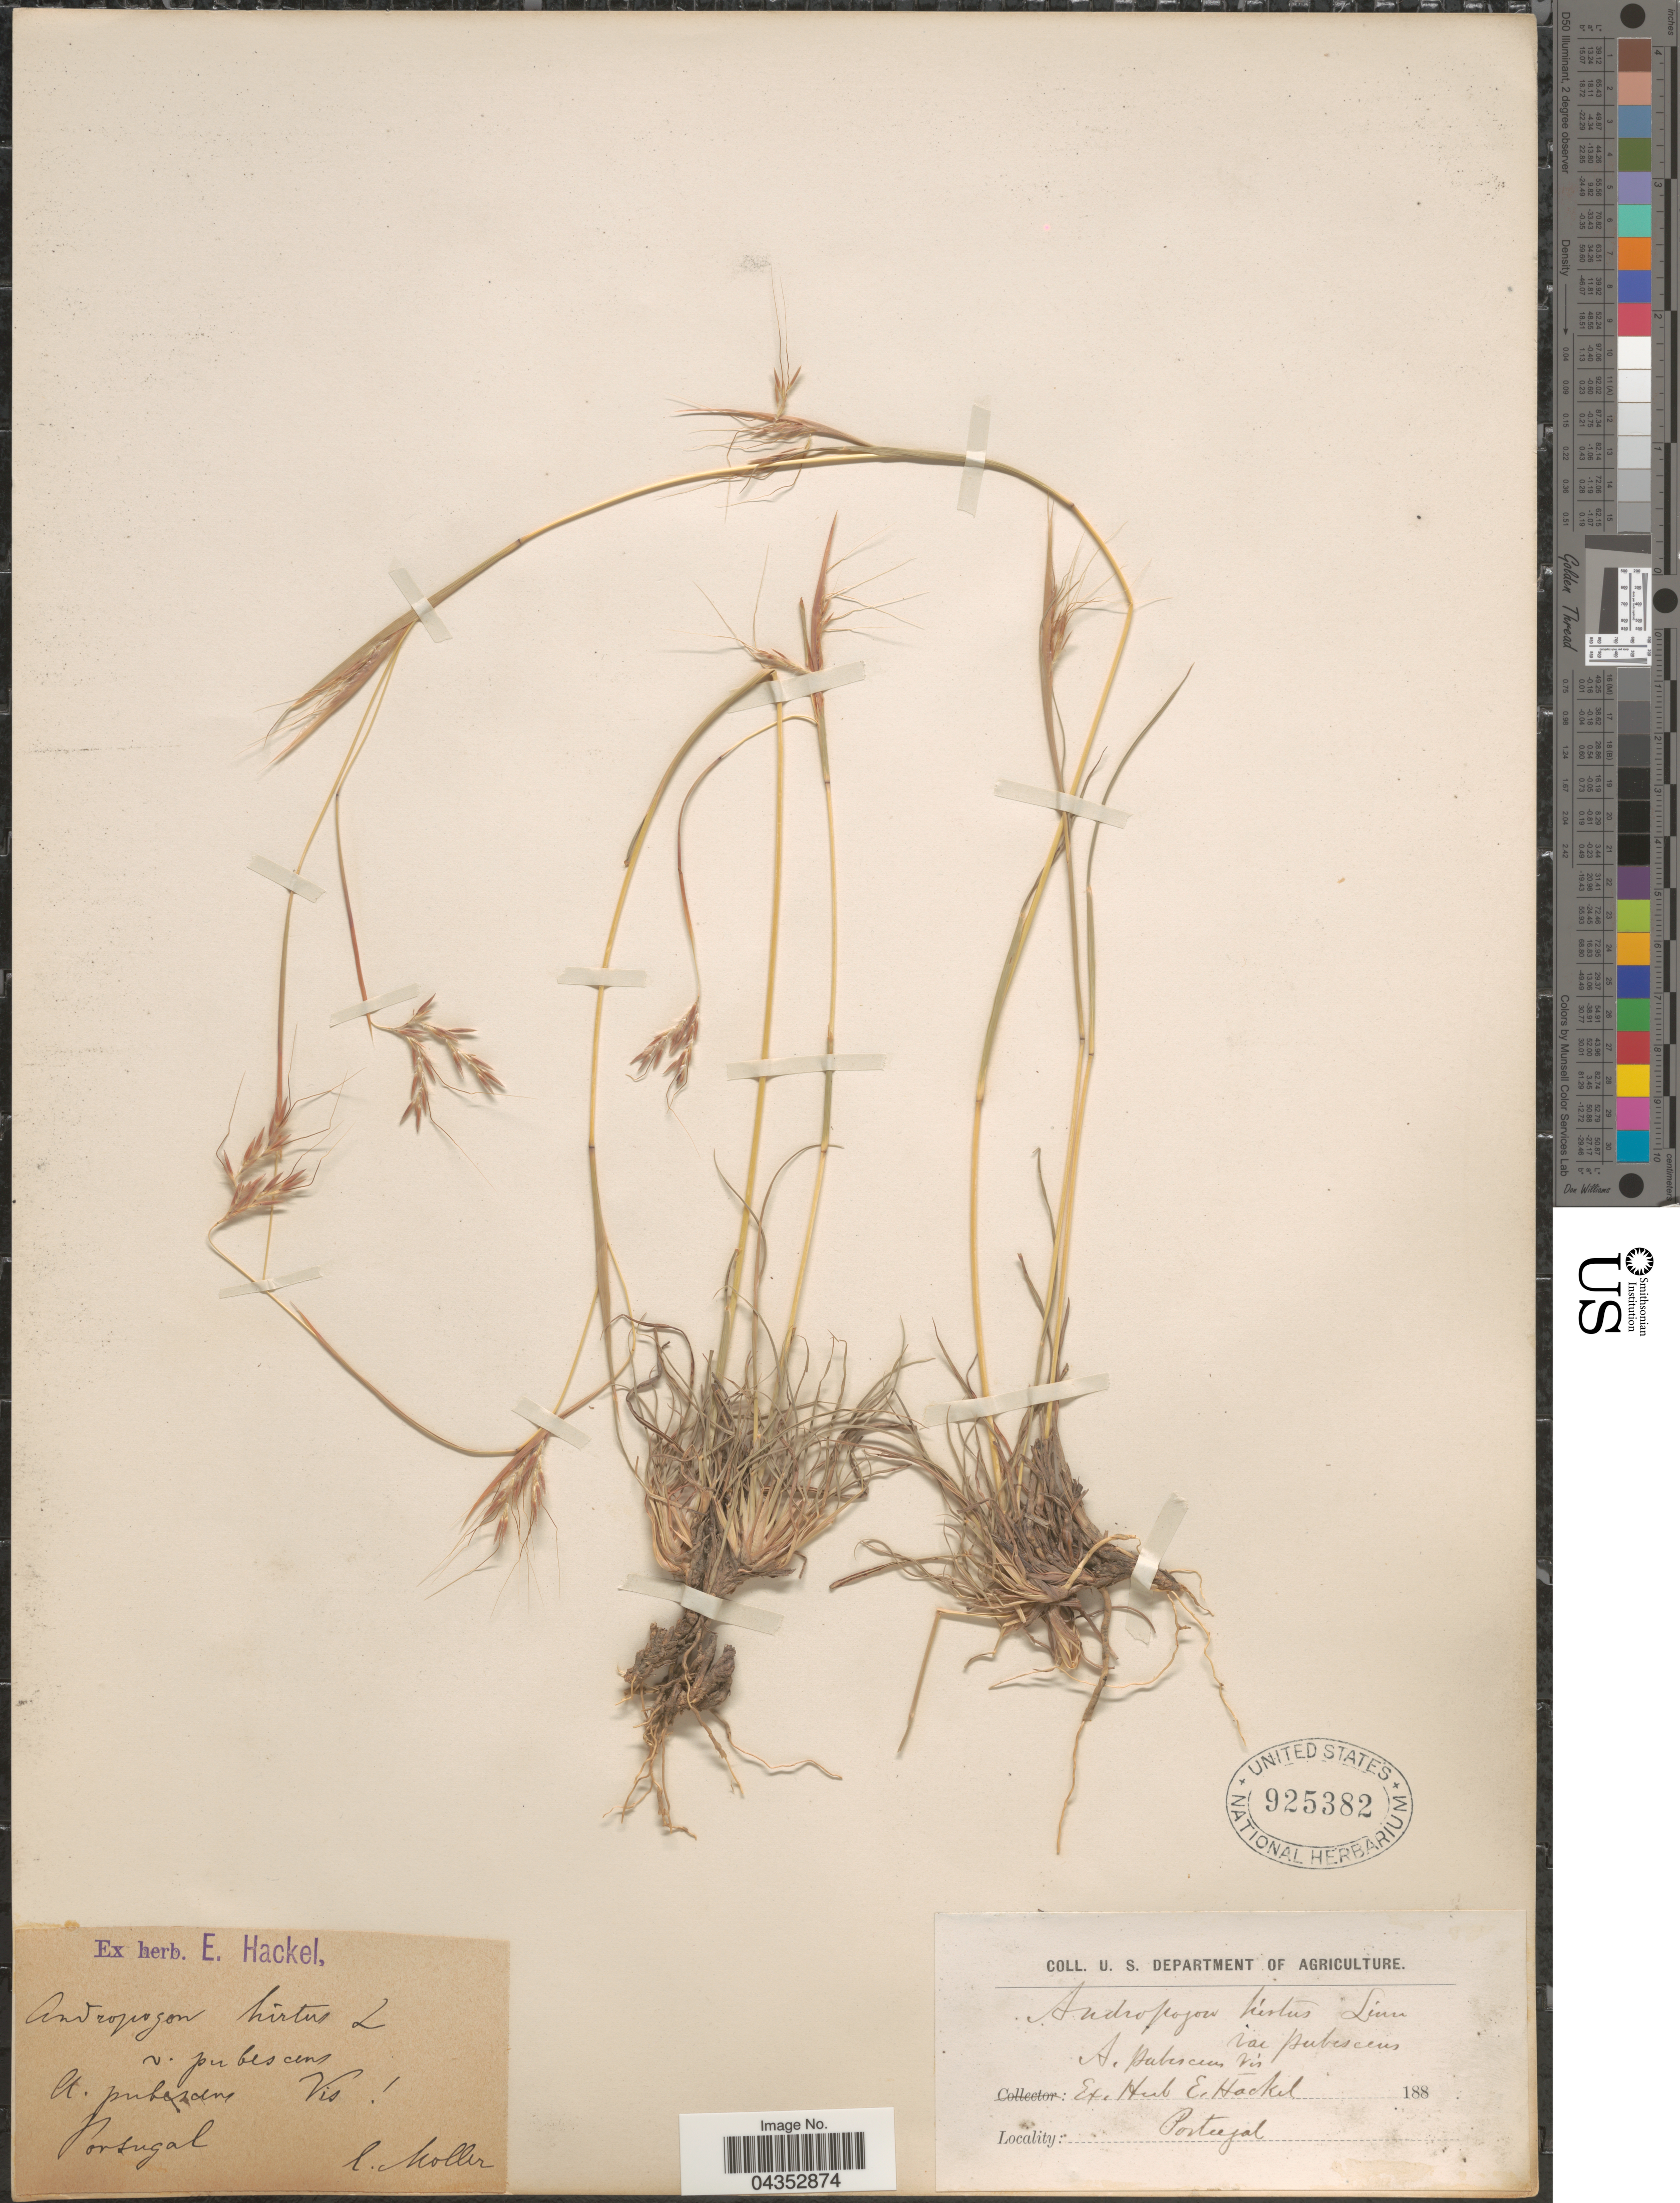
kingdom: Plantae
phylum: Tracheophyta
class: Liliopsida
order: Poales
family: Poaceae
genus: Hyparrhenia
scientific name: Hyparrhenia hirta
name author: (L.) Stapf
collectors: -. Moller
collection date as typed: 188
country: Portugal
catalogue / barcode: US 925382